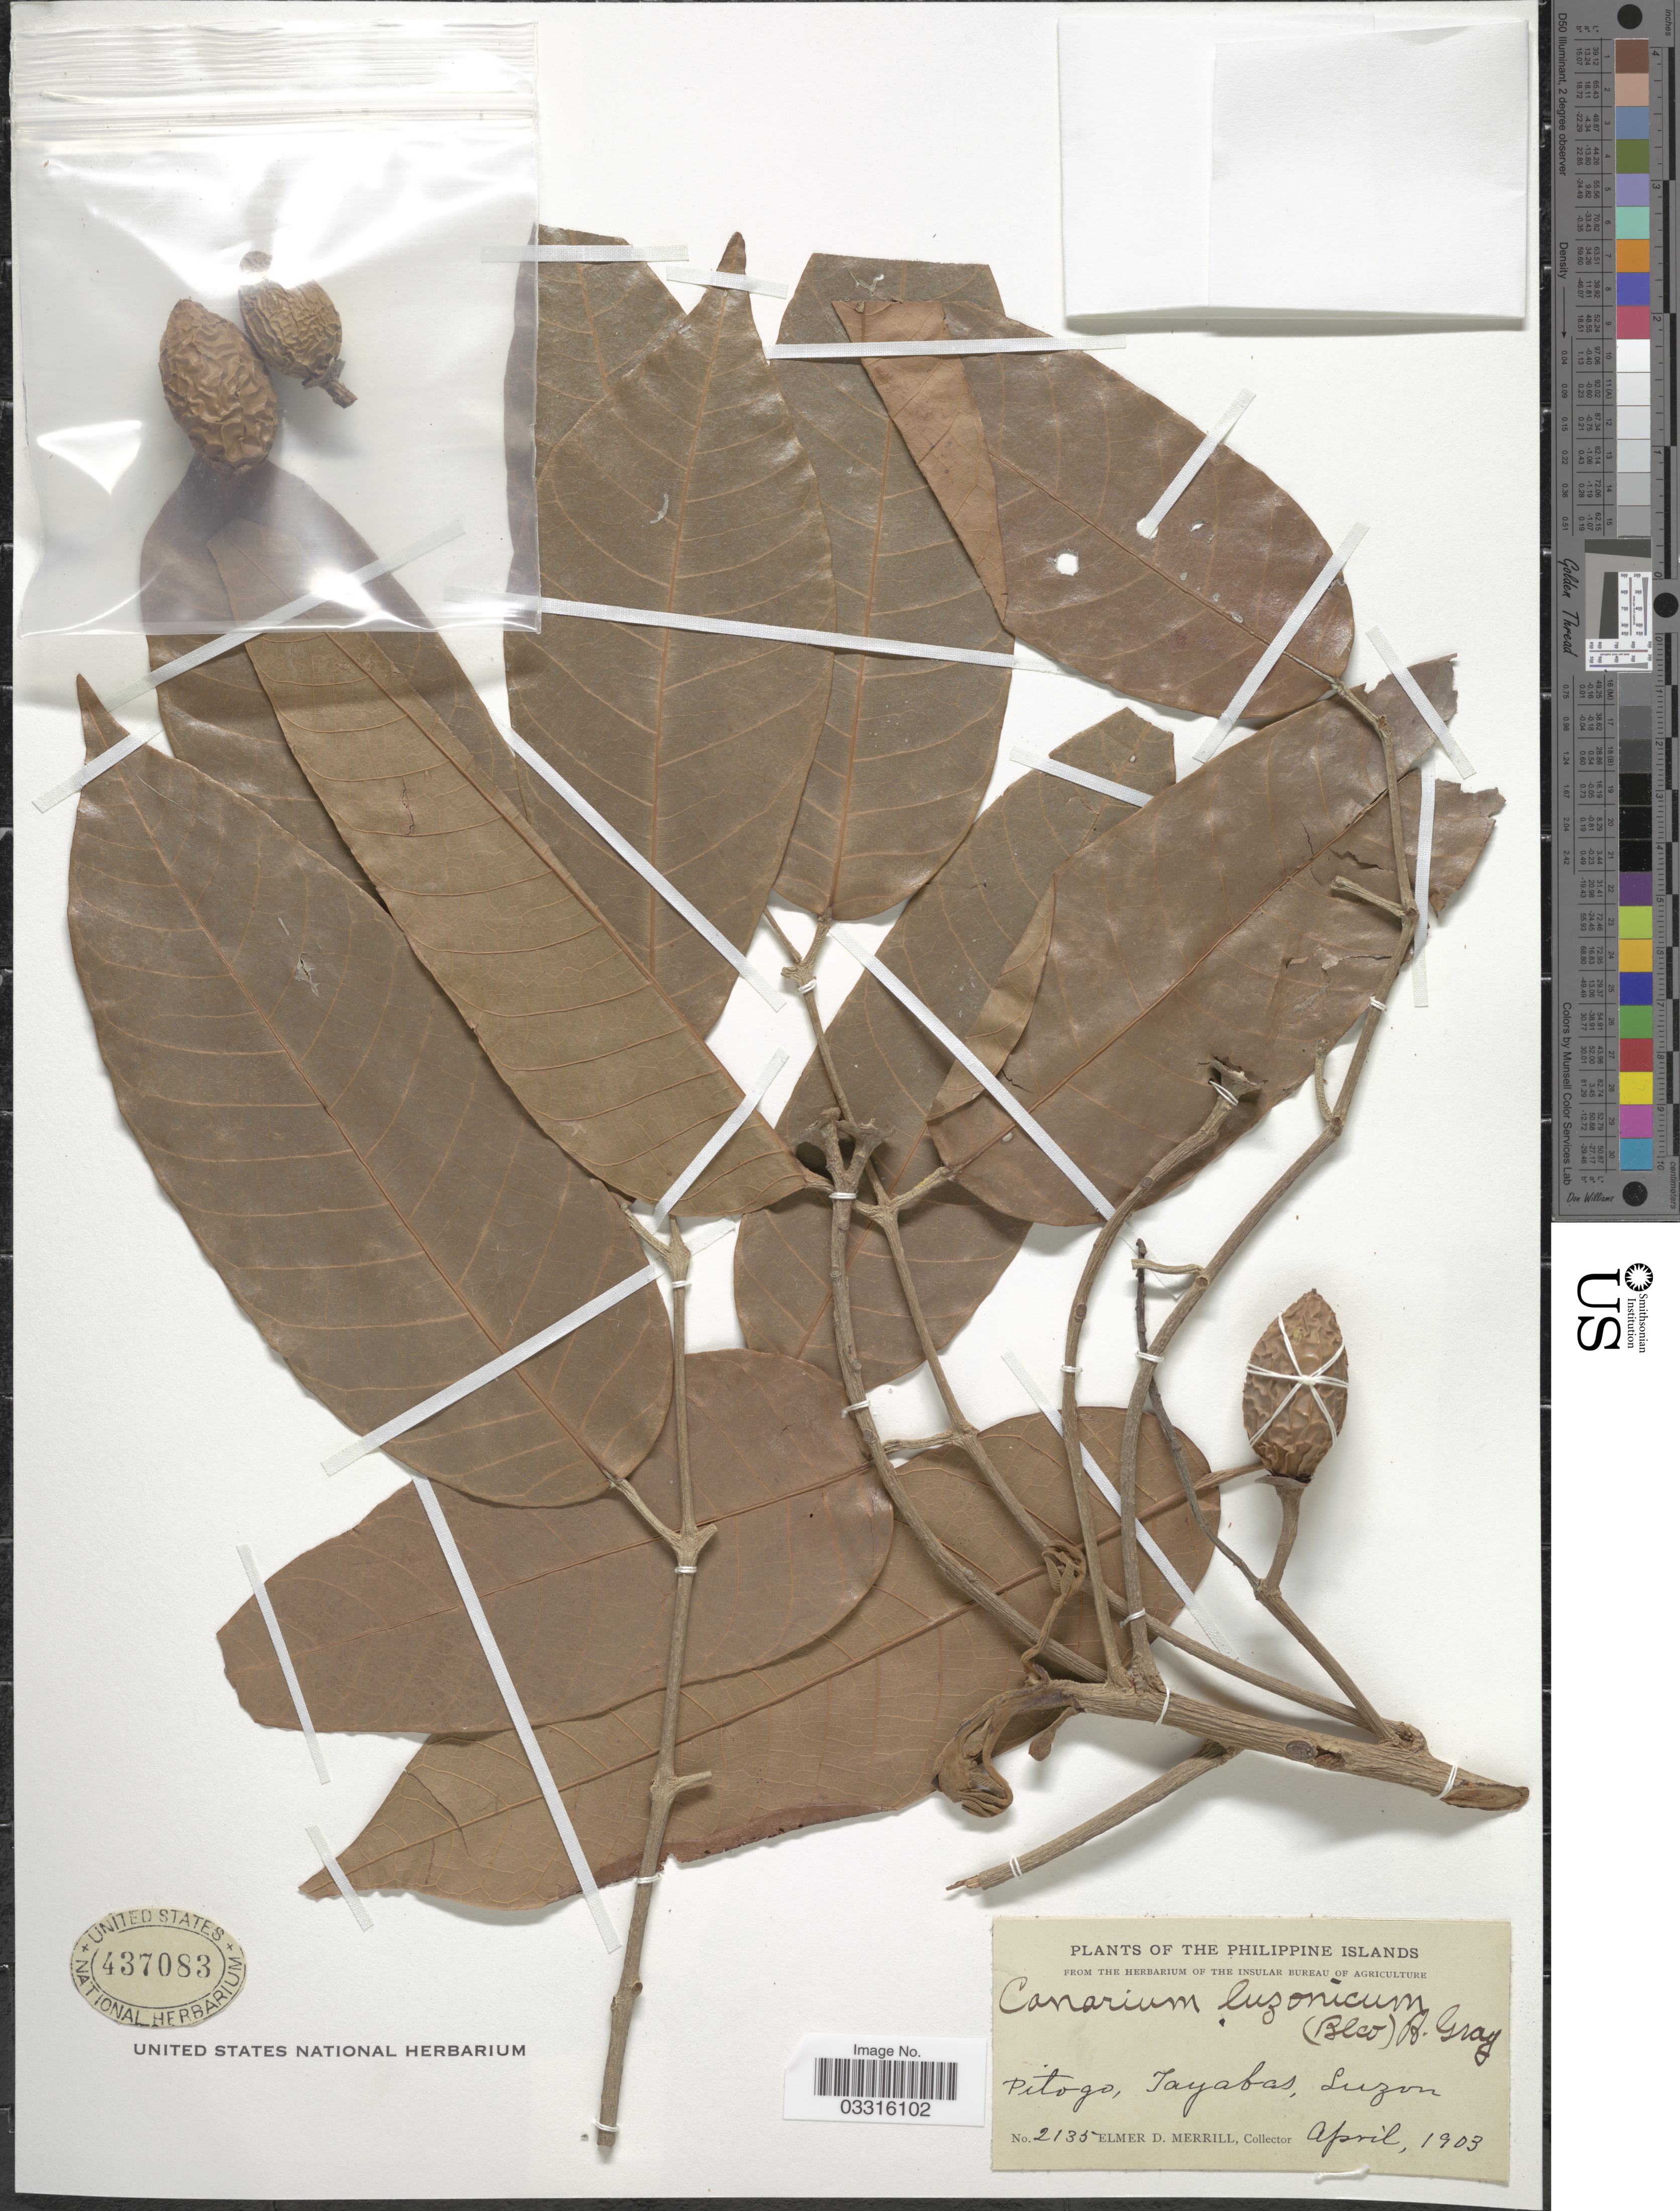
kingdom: Plantae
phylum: Tracheophyta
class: Magnoliopsida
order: Sapindales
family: Burseraceae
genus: Canarium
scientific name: Canarium luzonicum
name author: (Blume) A. Gray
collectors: E. D. Merrill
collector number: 2135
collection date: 1903-04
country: Philippines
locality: Pitogo, Tayabas, Luzon.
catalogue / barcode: US 437083